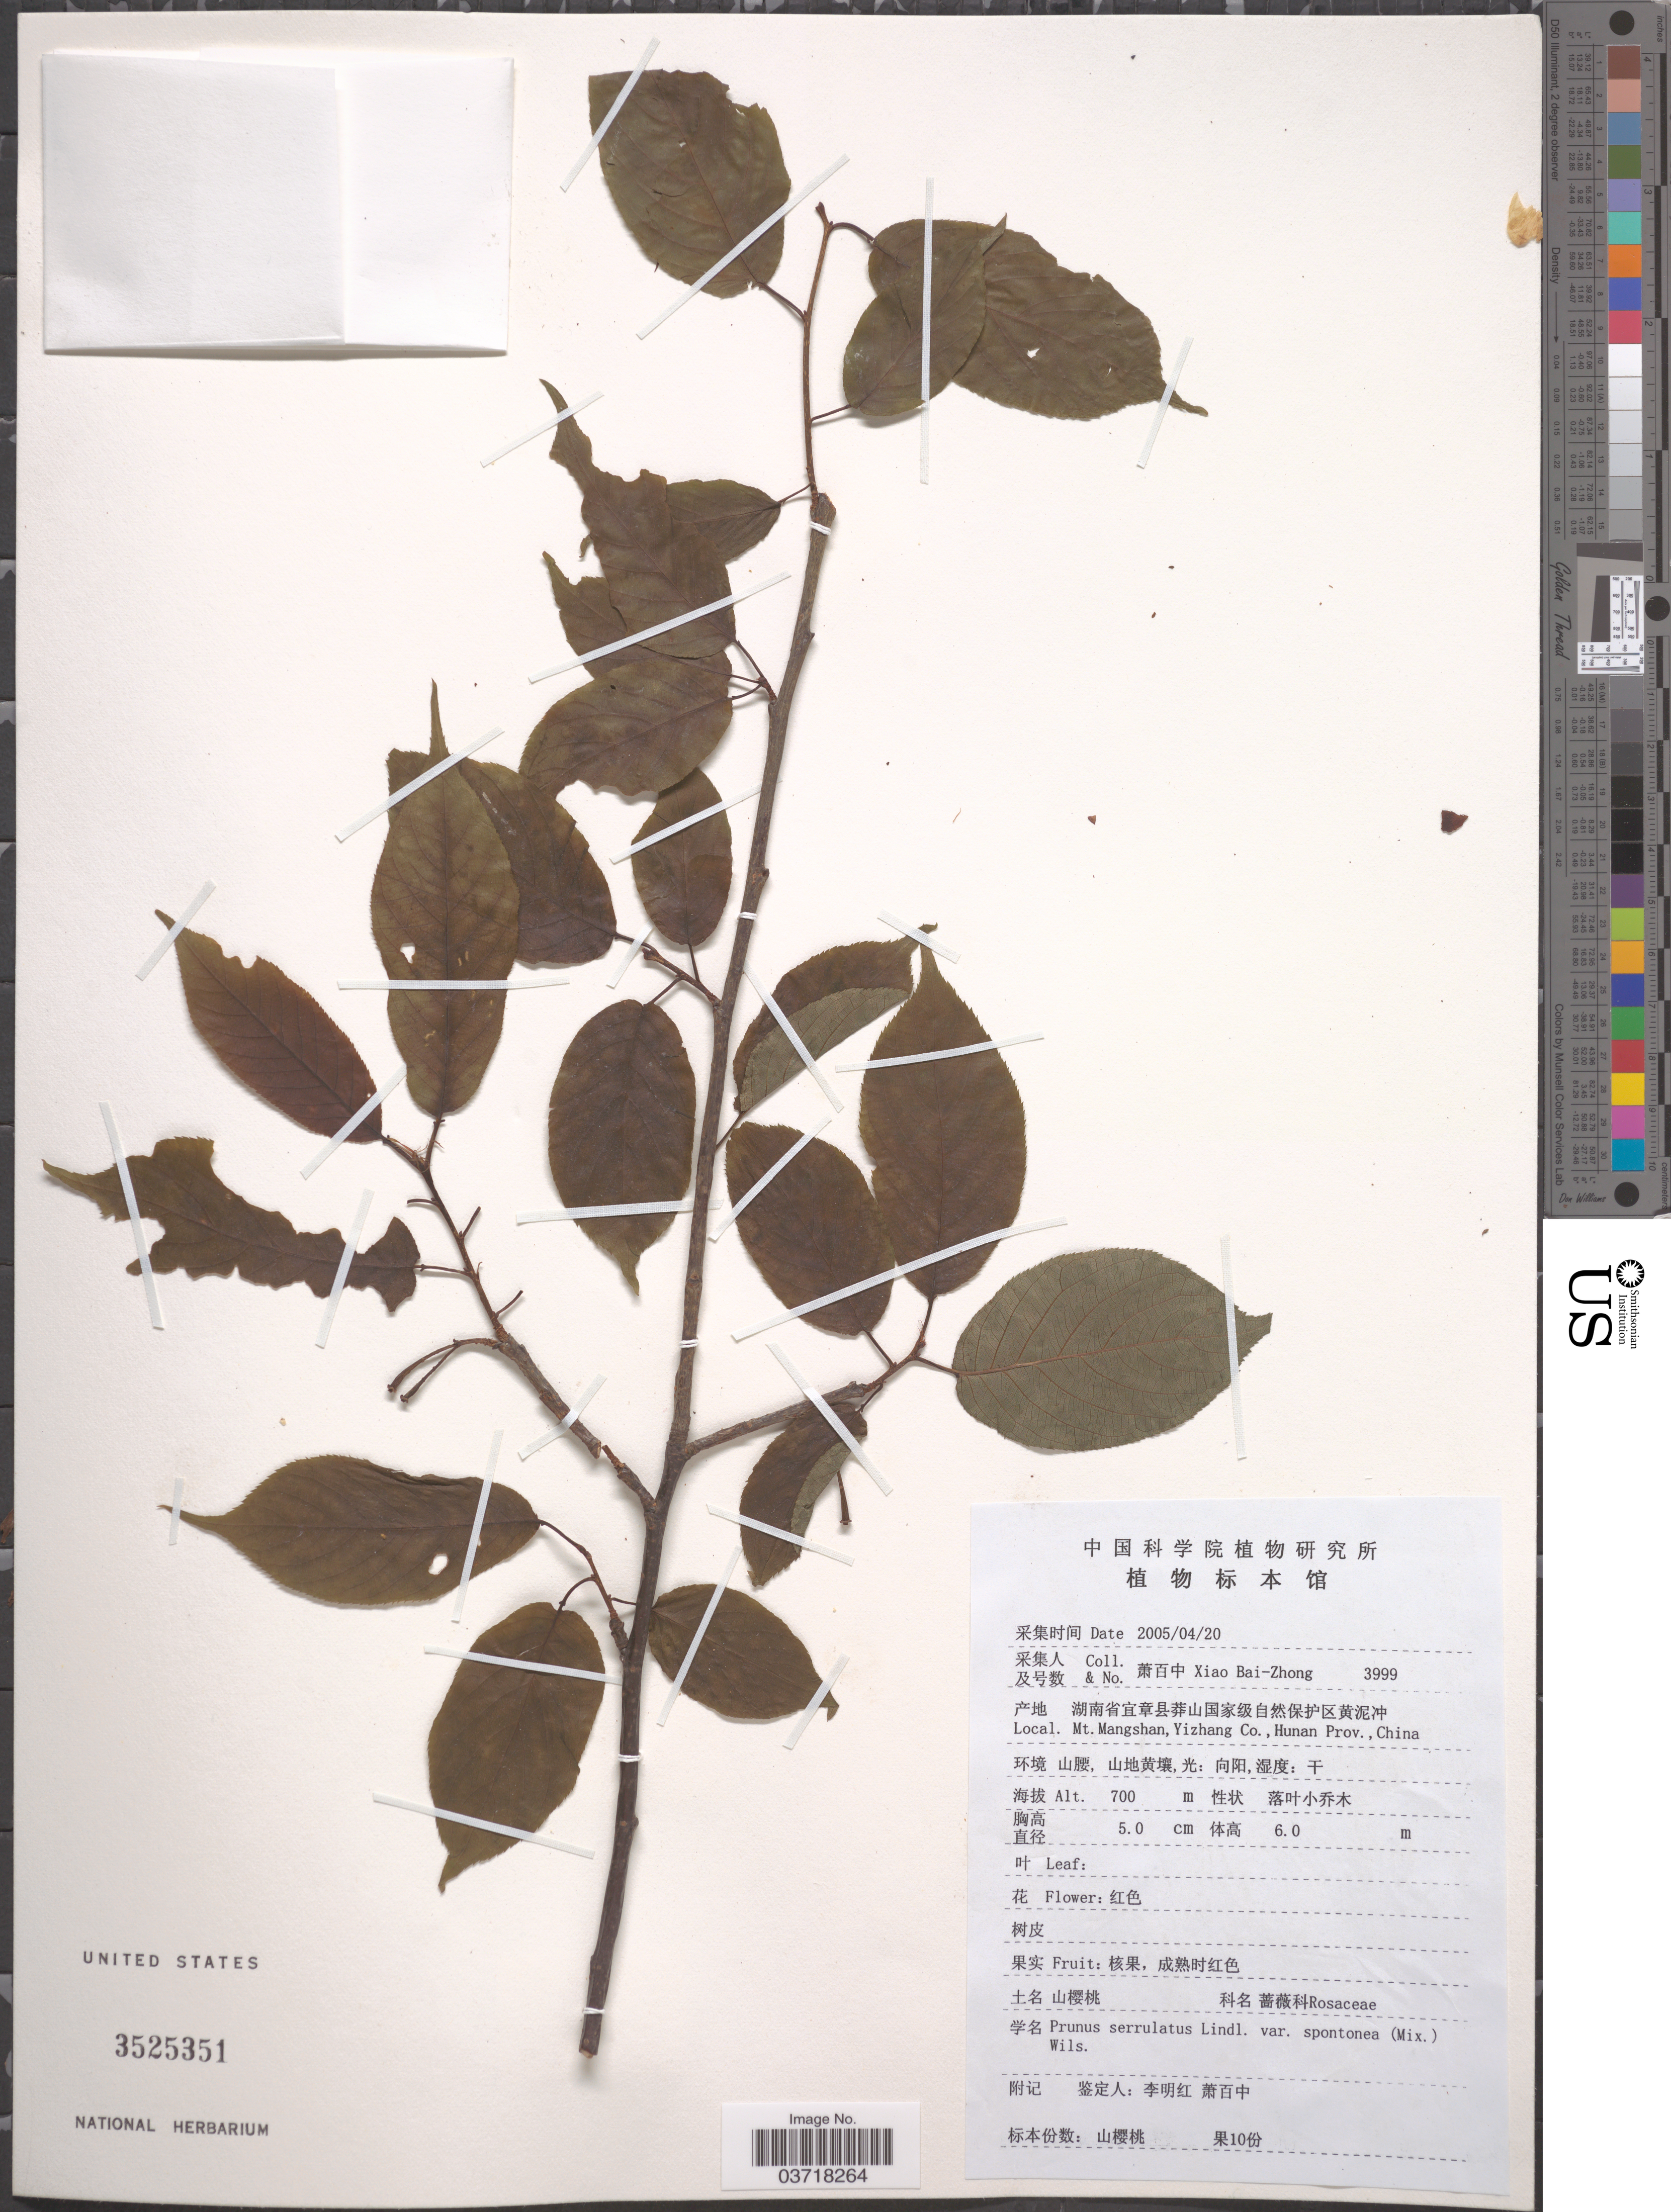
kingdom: Plantae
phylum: Tracheophyta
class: Magnoliopsida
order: Rosales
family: Rosaceae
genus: Prunus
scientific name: Prunus serrulata var. spontanea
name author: E.H. Wilson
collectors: B. Z. Xiao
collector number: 3999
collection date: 2005-04-20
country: China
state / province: Hunan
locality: Mt. Mangshan, Yizhang Co.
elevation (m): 700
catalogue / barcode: US 3525351